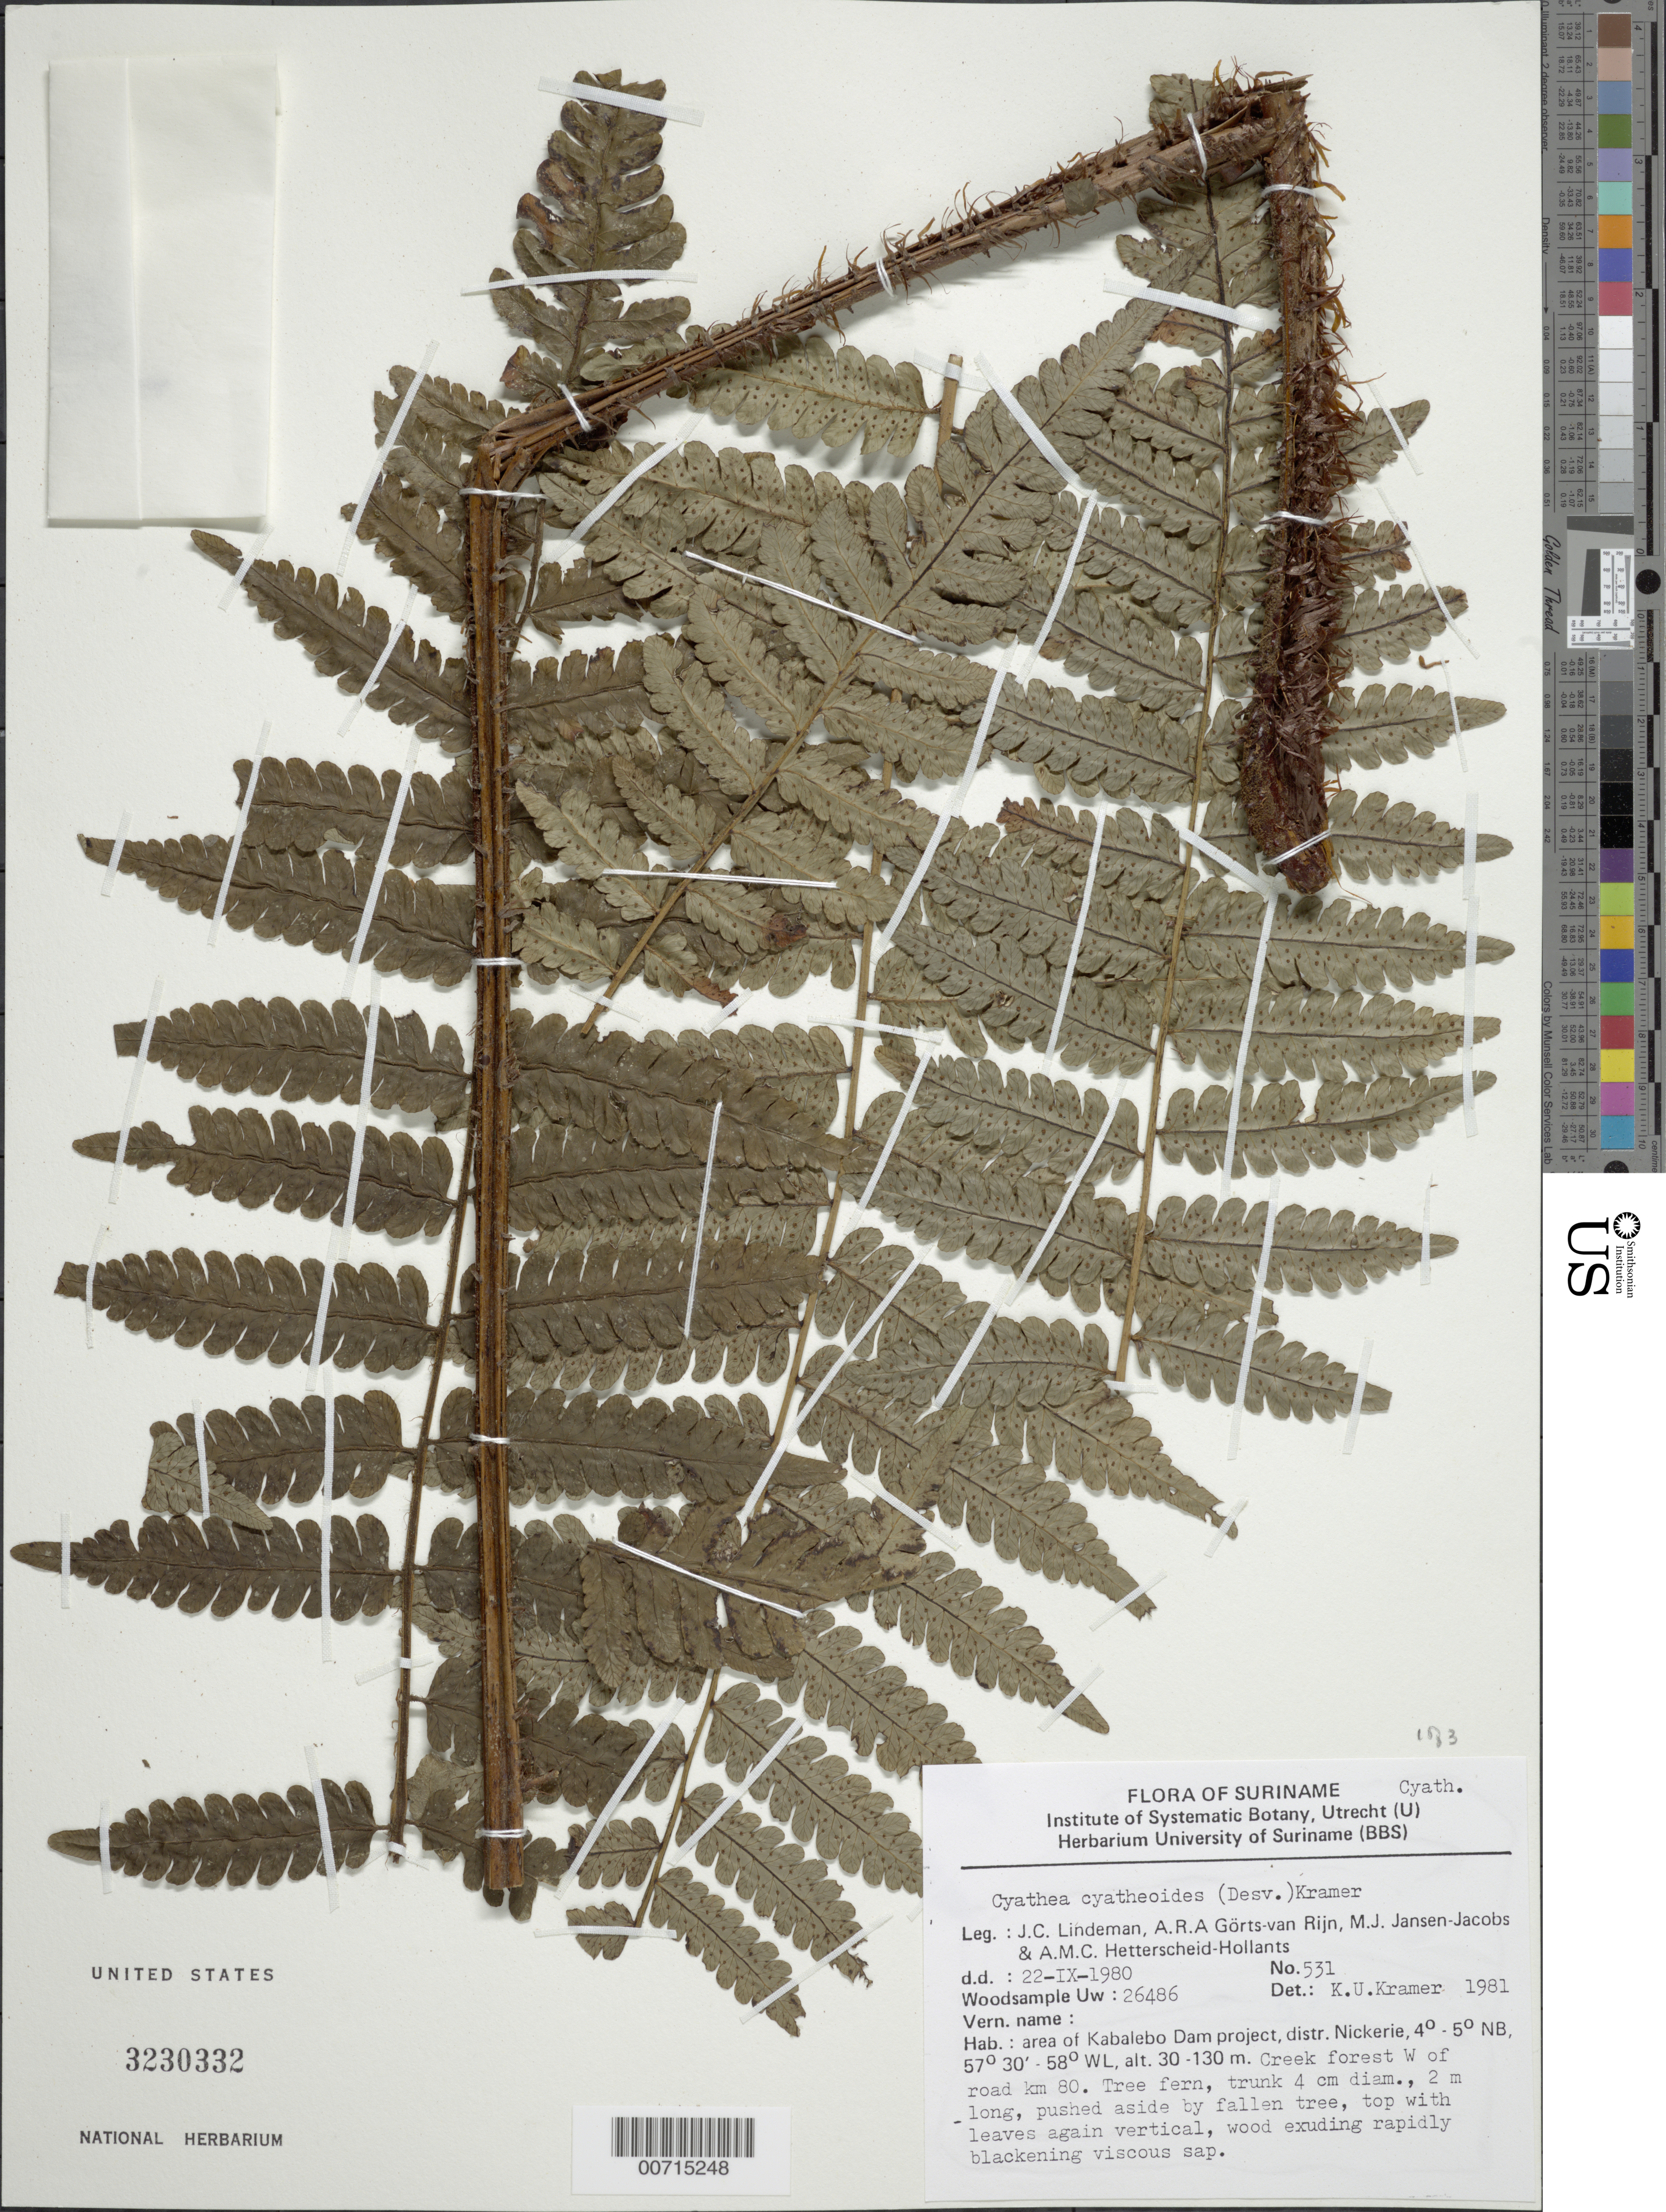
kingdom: Plantae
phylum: Tracheophyta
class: Polypodiopsida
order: Cyatheales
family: Cyatheaceae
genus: Cyathea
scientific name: Cyathea cyatheoides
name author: (Desv.) K.U. Kramer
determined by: Kramer, K. U.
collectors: J. C. Lindeman, A. .R. A. Görts-van Rijn, M. J. Jansen-Jacobs & A. Hetterscheid-Hollants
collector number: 80 531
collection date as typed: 22-Sep-80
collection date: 1980-09-22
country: Suriname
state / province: Nickerie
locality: Kabalebo Dam project area, W of road km 80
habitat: Creek forest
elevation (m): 30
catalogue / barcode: US 3230332